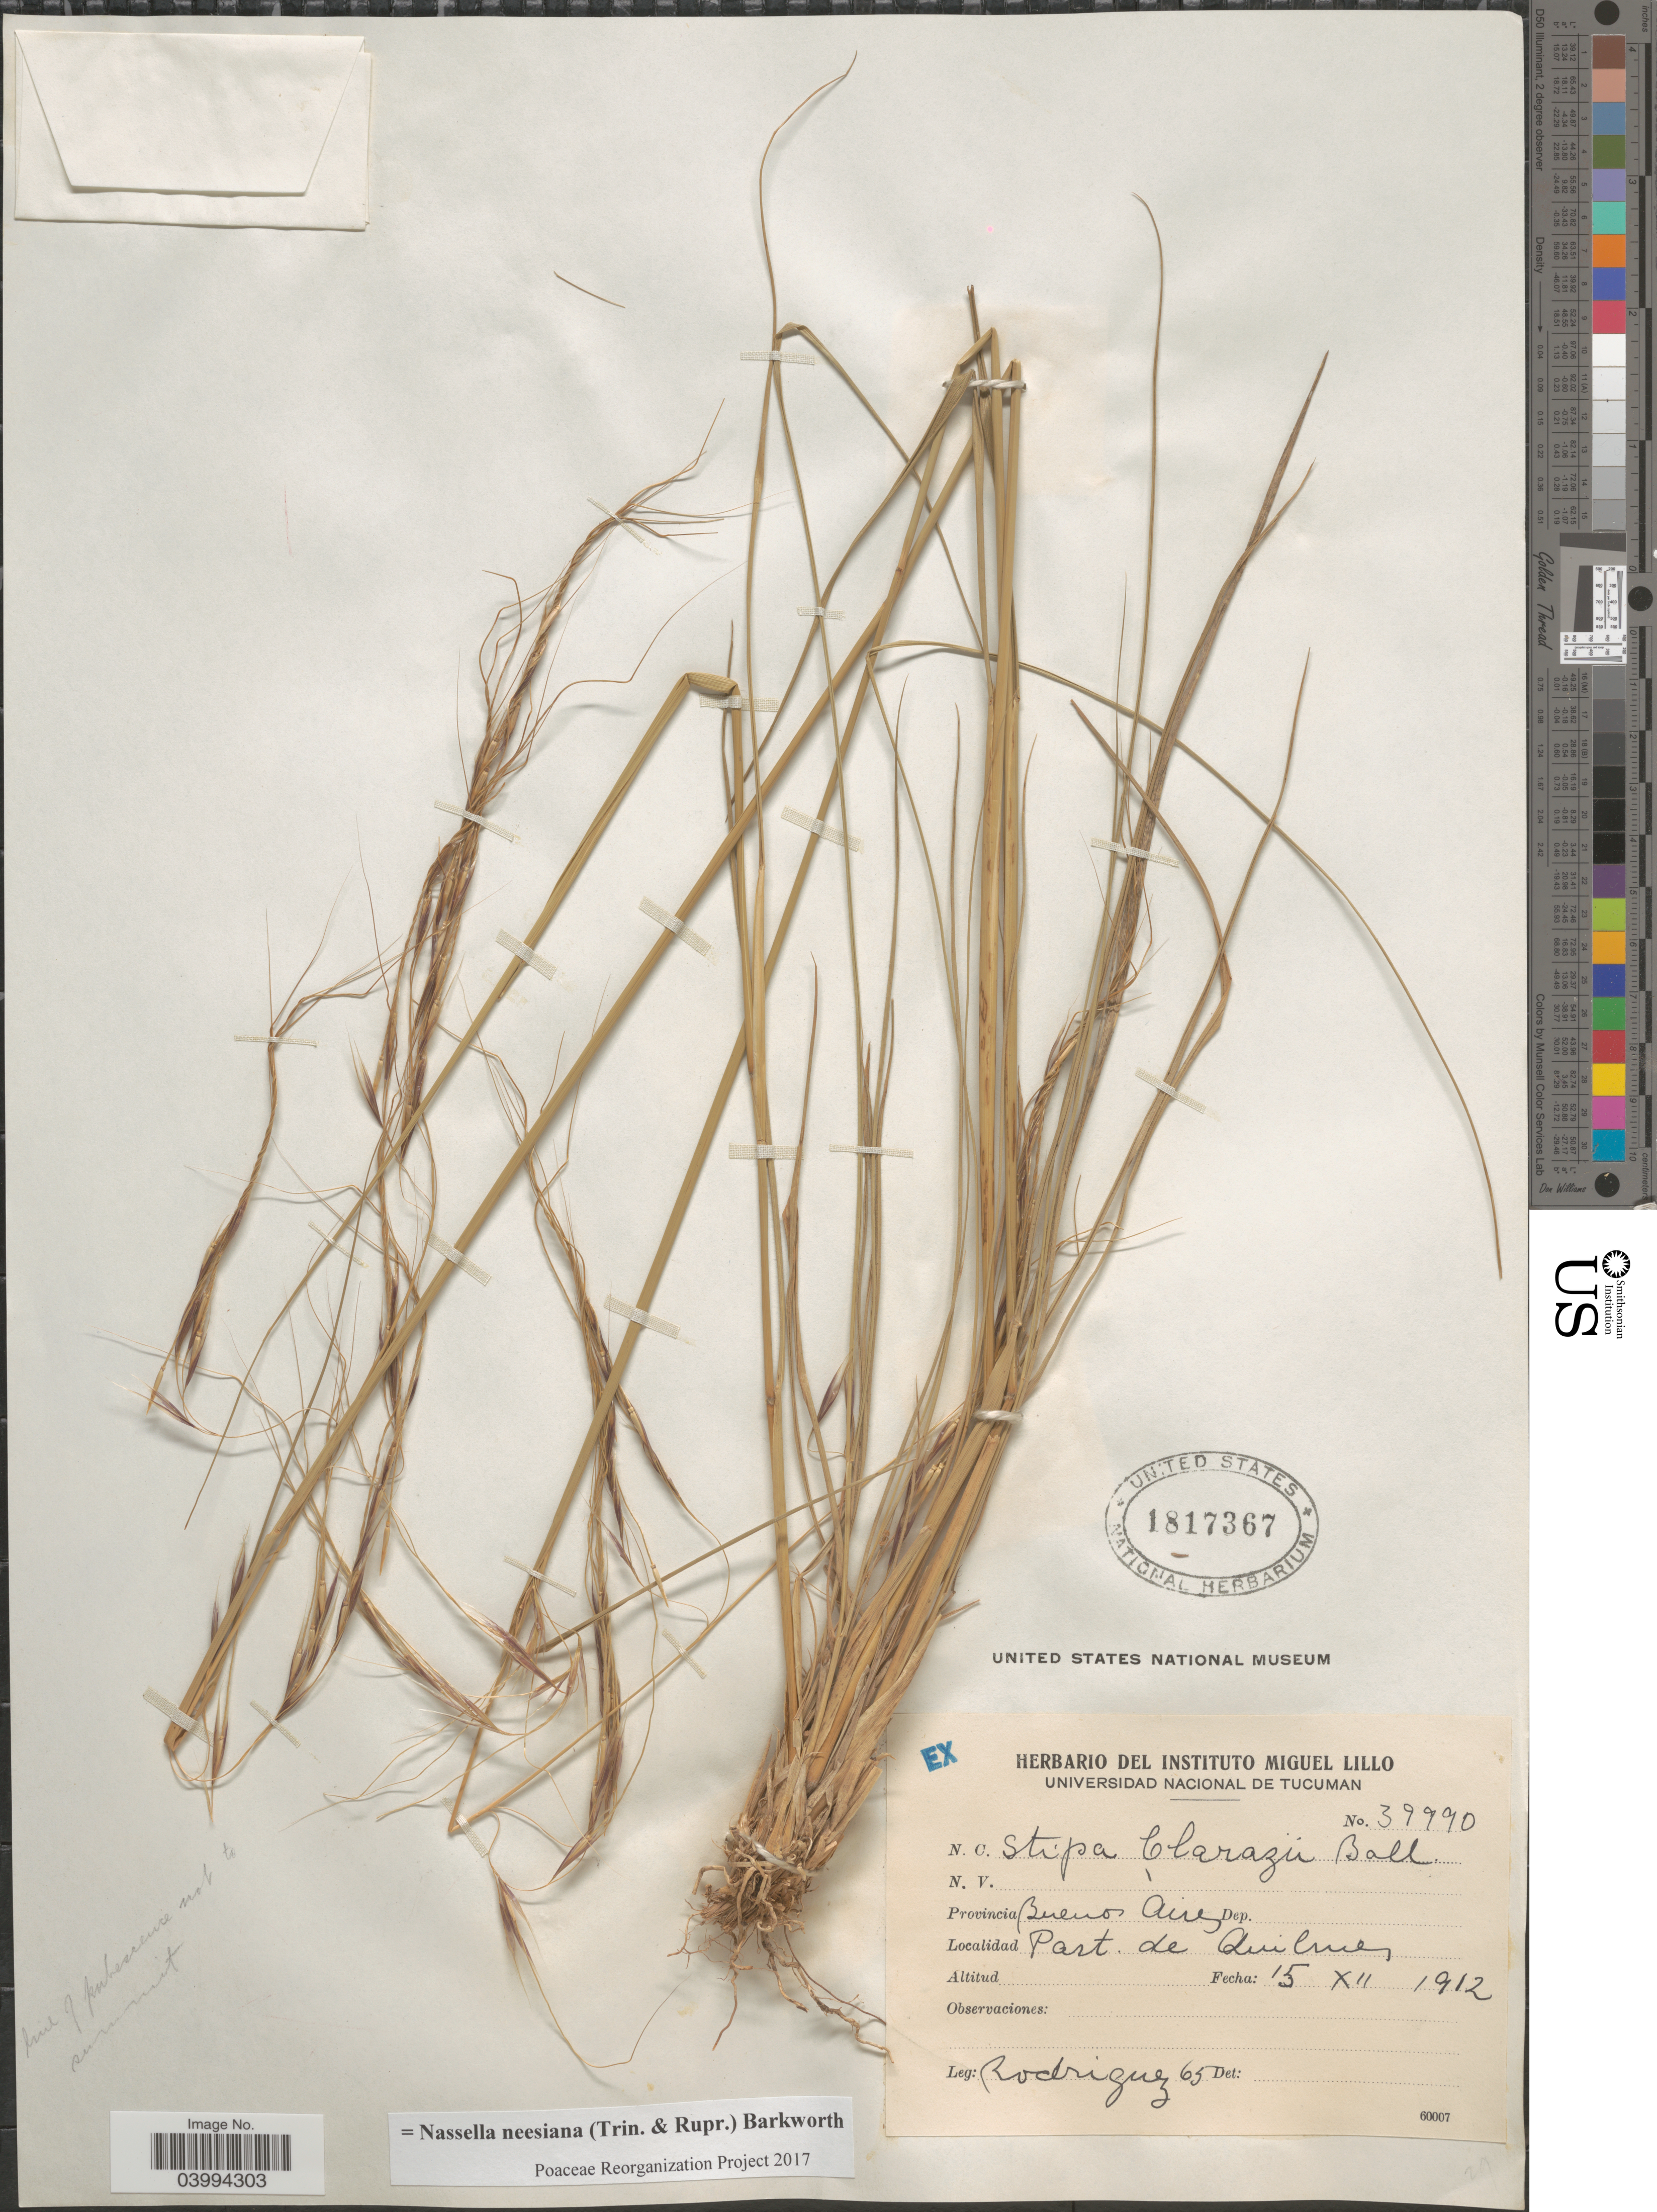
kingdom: Plantae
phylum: Tracheophyta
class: Liliopsida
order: Poales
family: Poaceae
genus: Nassella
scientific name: Nassella neesiana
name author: (Trin. & Rupr.) Barkworth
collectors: Rodriguez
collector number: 65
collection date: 1912-12-15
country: Argentina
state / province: Buenos Aires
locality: Part. de Quilmes.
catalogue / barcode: US 1817367